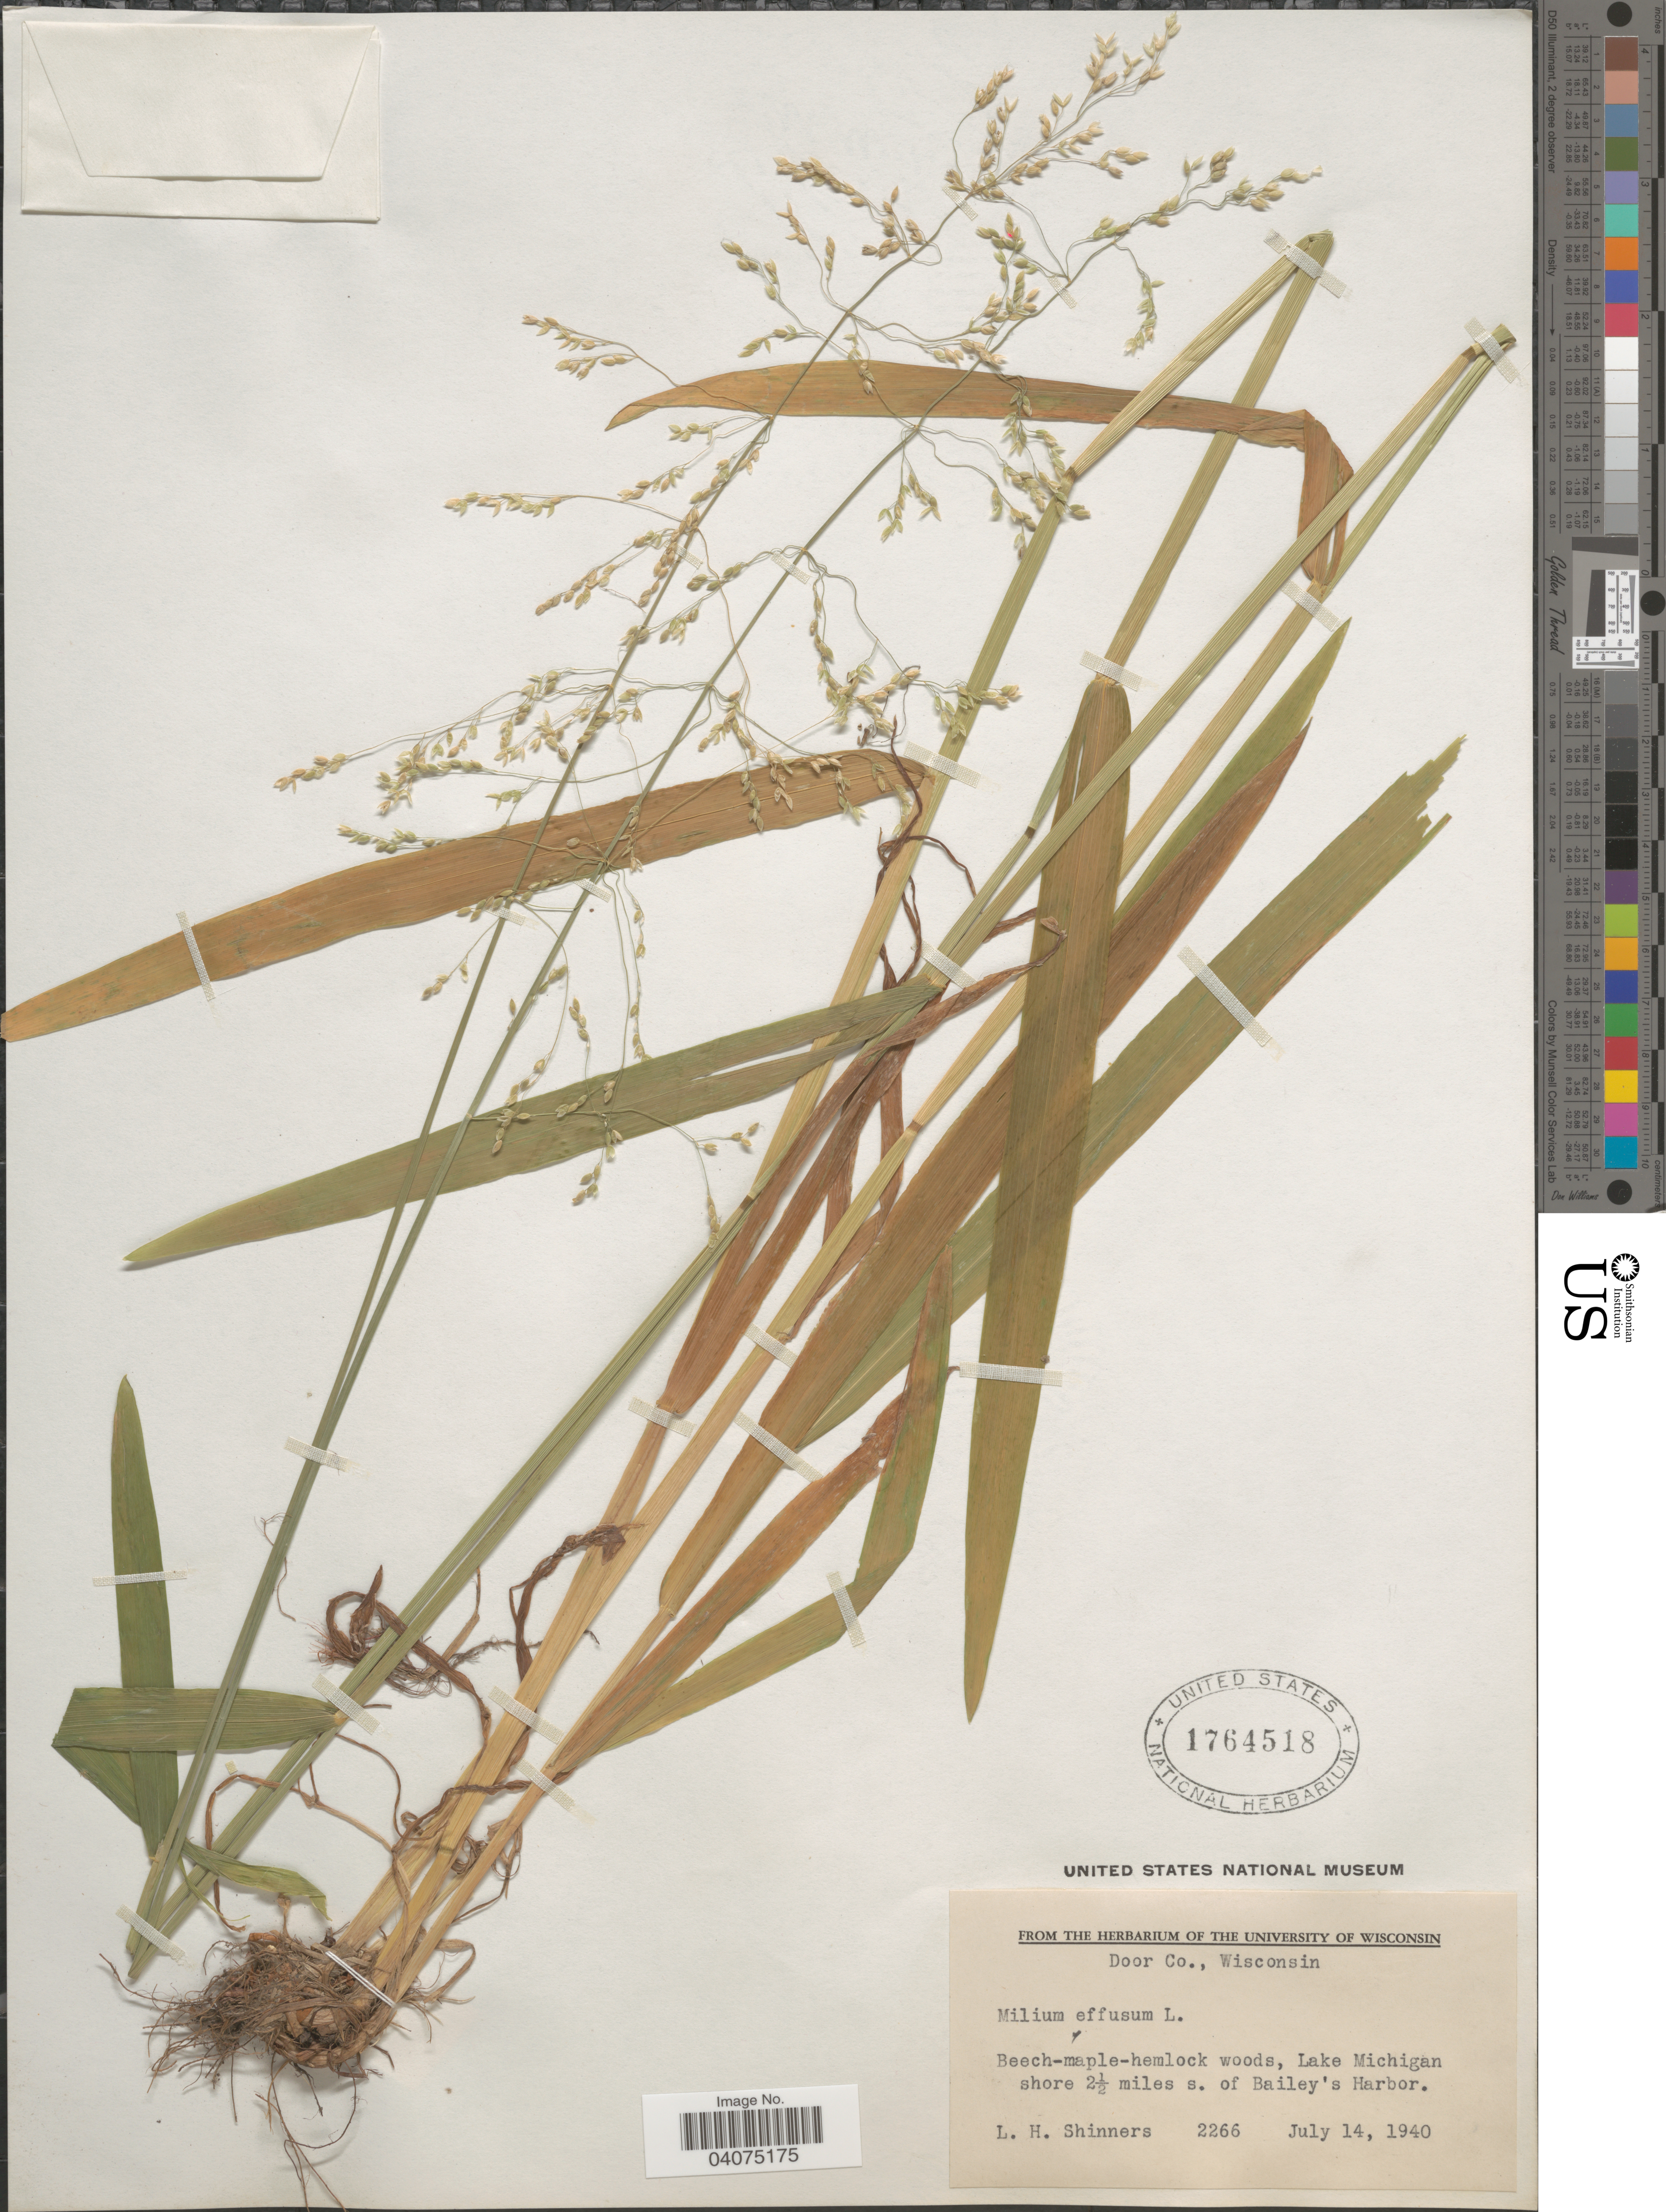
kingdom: Plantae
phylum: Tracheophyta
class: Liliopsida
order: Poales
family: Poaceae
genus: Milium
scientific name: Milium effusum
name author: L.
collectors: L. H. Shinners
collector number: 2266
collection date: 1940-07-14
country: United States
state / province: Wisconsin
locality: Door Co. Beech-maple-hemlock woods, Lake Michigan shore 2½ miles s. of Bailey's Harbor.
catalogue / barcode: US 1764518